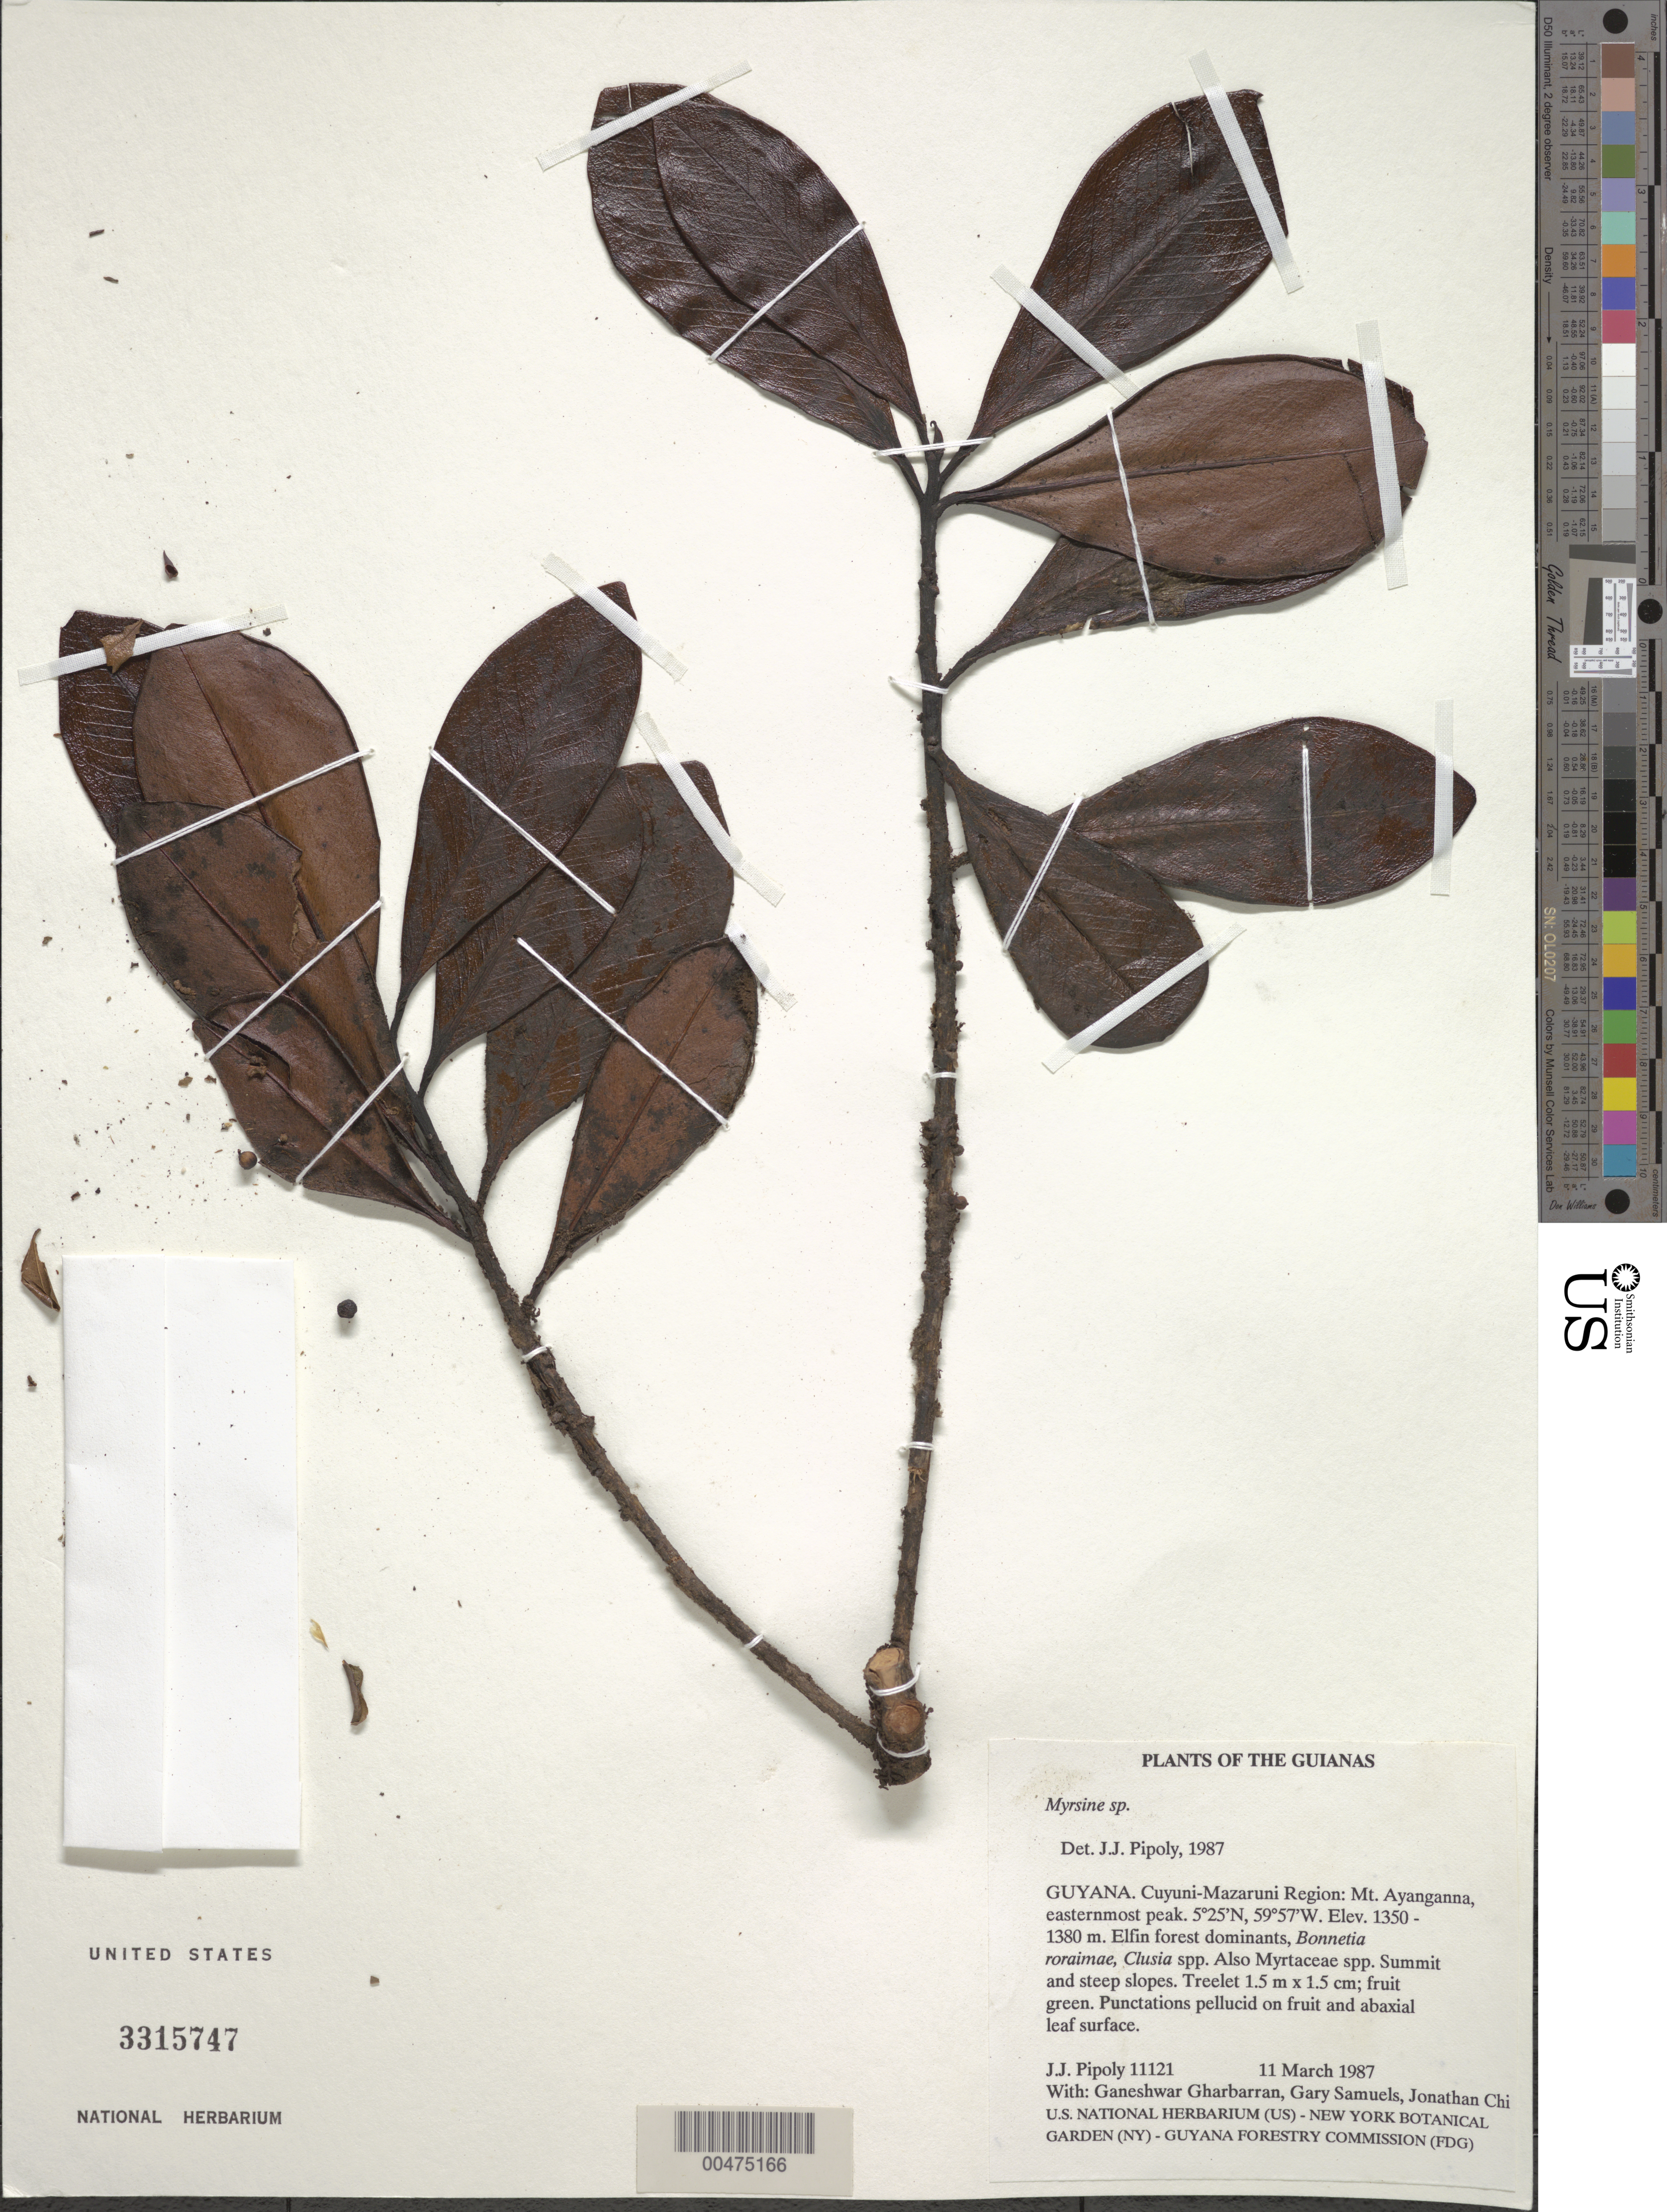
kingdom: Plantae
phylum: Tracheophyta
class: Magnoliopsida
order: Ericales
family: Primulaceae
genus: Myrsine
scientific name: Myrsine sp.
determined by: Pipoly, J. J., III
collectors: J. J. Pipoly, G. Gharbarran, G. Samuels & J. Chin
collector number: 11121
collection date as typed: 11 March 1987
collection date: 1987-03-11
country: Guyana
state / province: Cuyuni-Mazaruni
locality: Mt. Ayanganna, easternmost peak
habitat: Summit and steep slopes. Elfin forest dominated by Bonnetia roraimae, Clusia spp., various Myrtaceae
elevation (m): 1350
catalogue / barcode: US 3315747